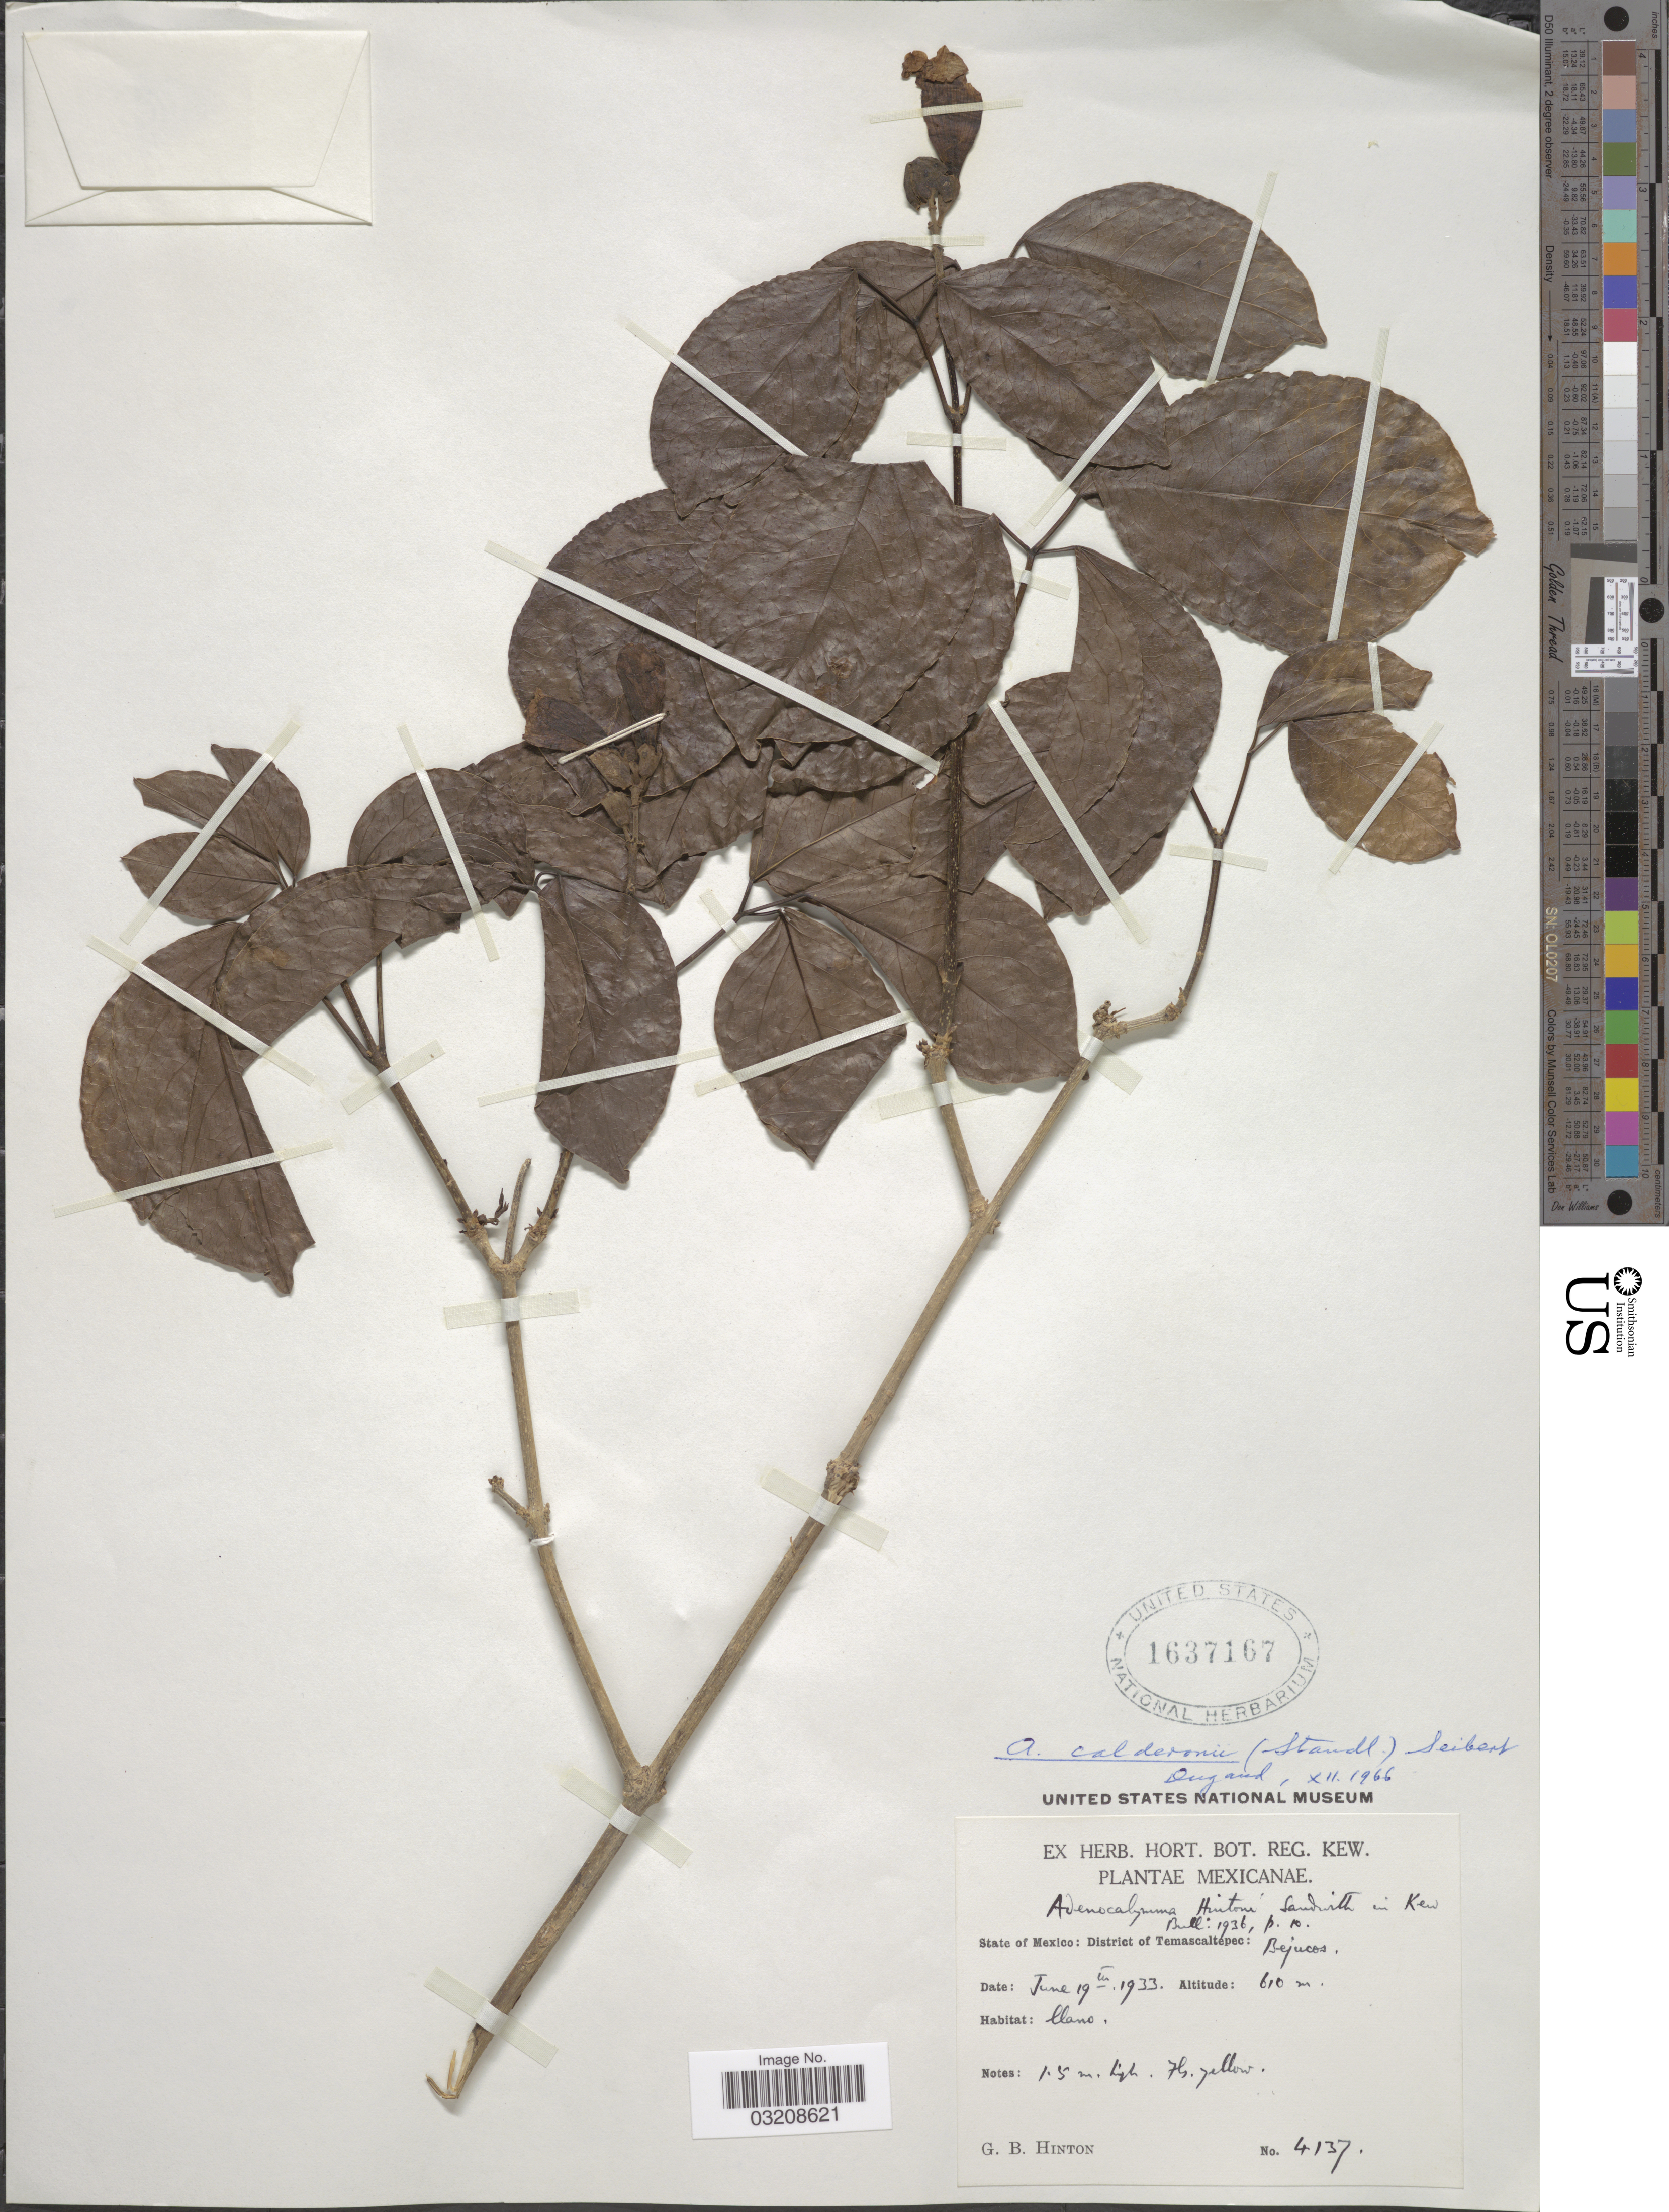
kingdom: Plantae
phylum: Tracheophyta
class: Magnoliopsida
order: Lamiales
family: Bignoniaceae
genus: Adenocalymma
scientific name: Adenocalymma calderonii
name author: (Standl.) Seibert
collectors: G. B. Hinton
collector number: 4137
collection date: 1933-06-19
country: Mexico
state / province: México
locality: District of Temascaltepec: Bejucos.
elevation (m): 610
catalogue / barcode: US 1637167